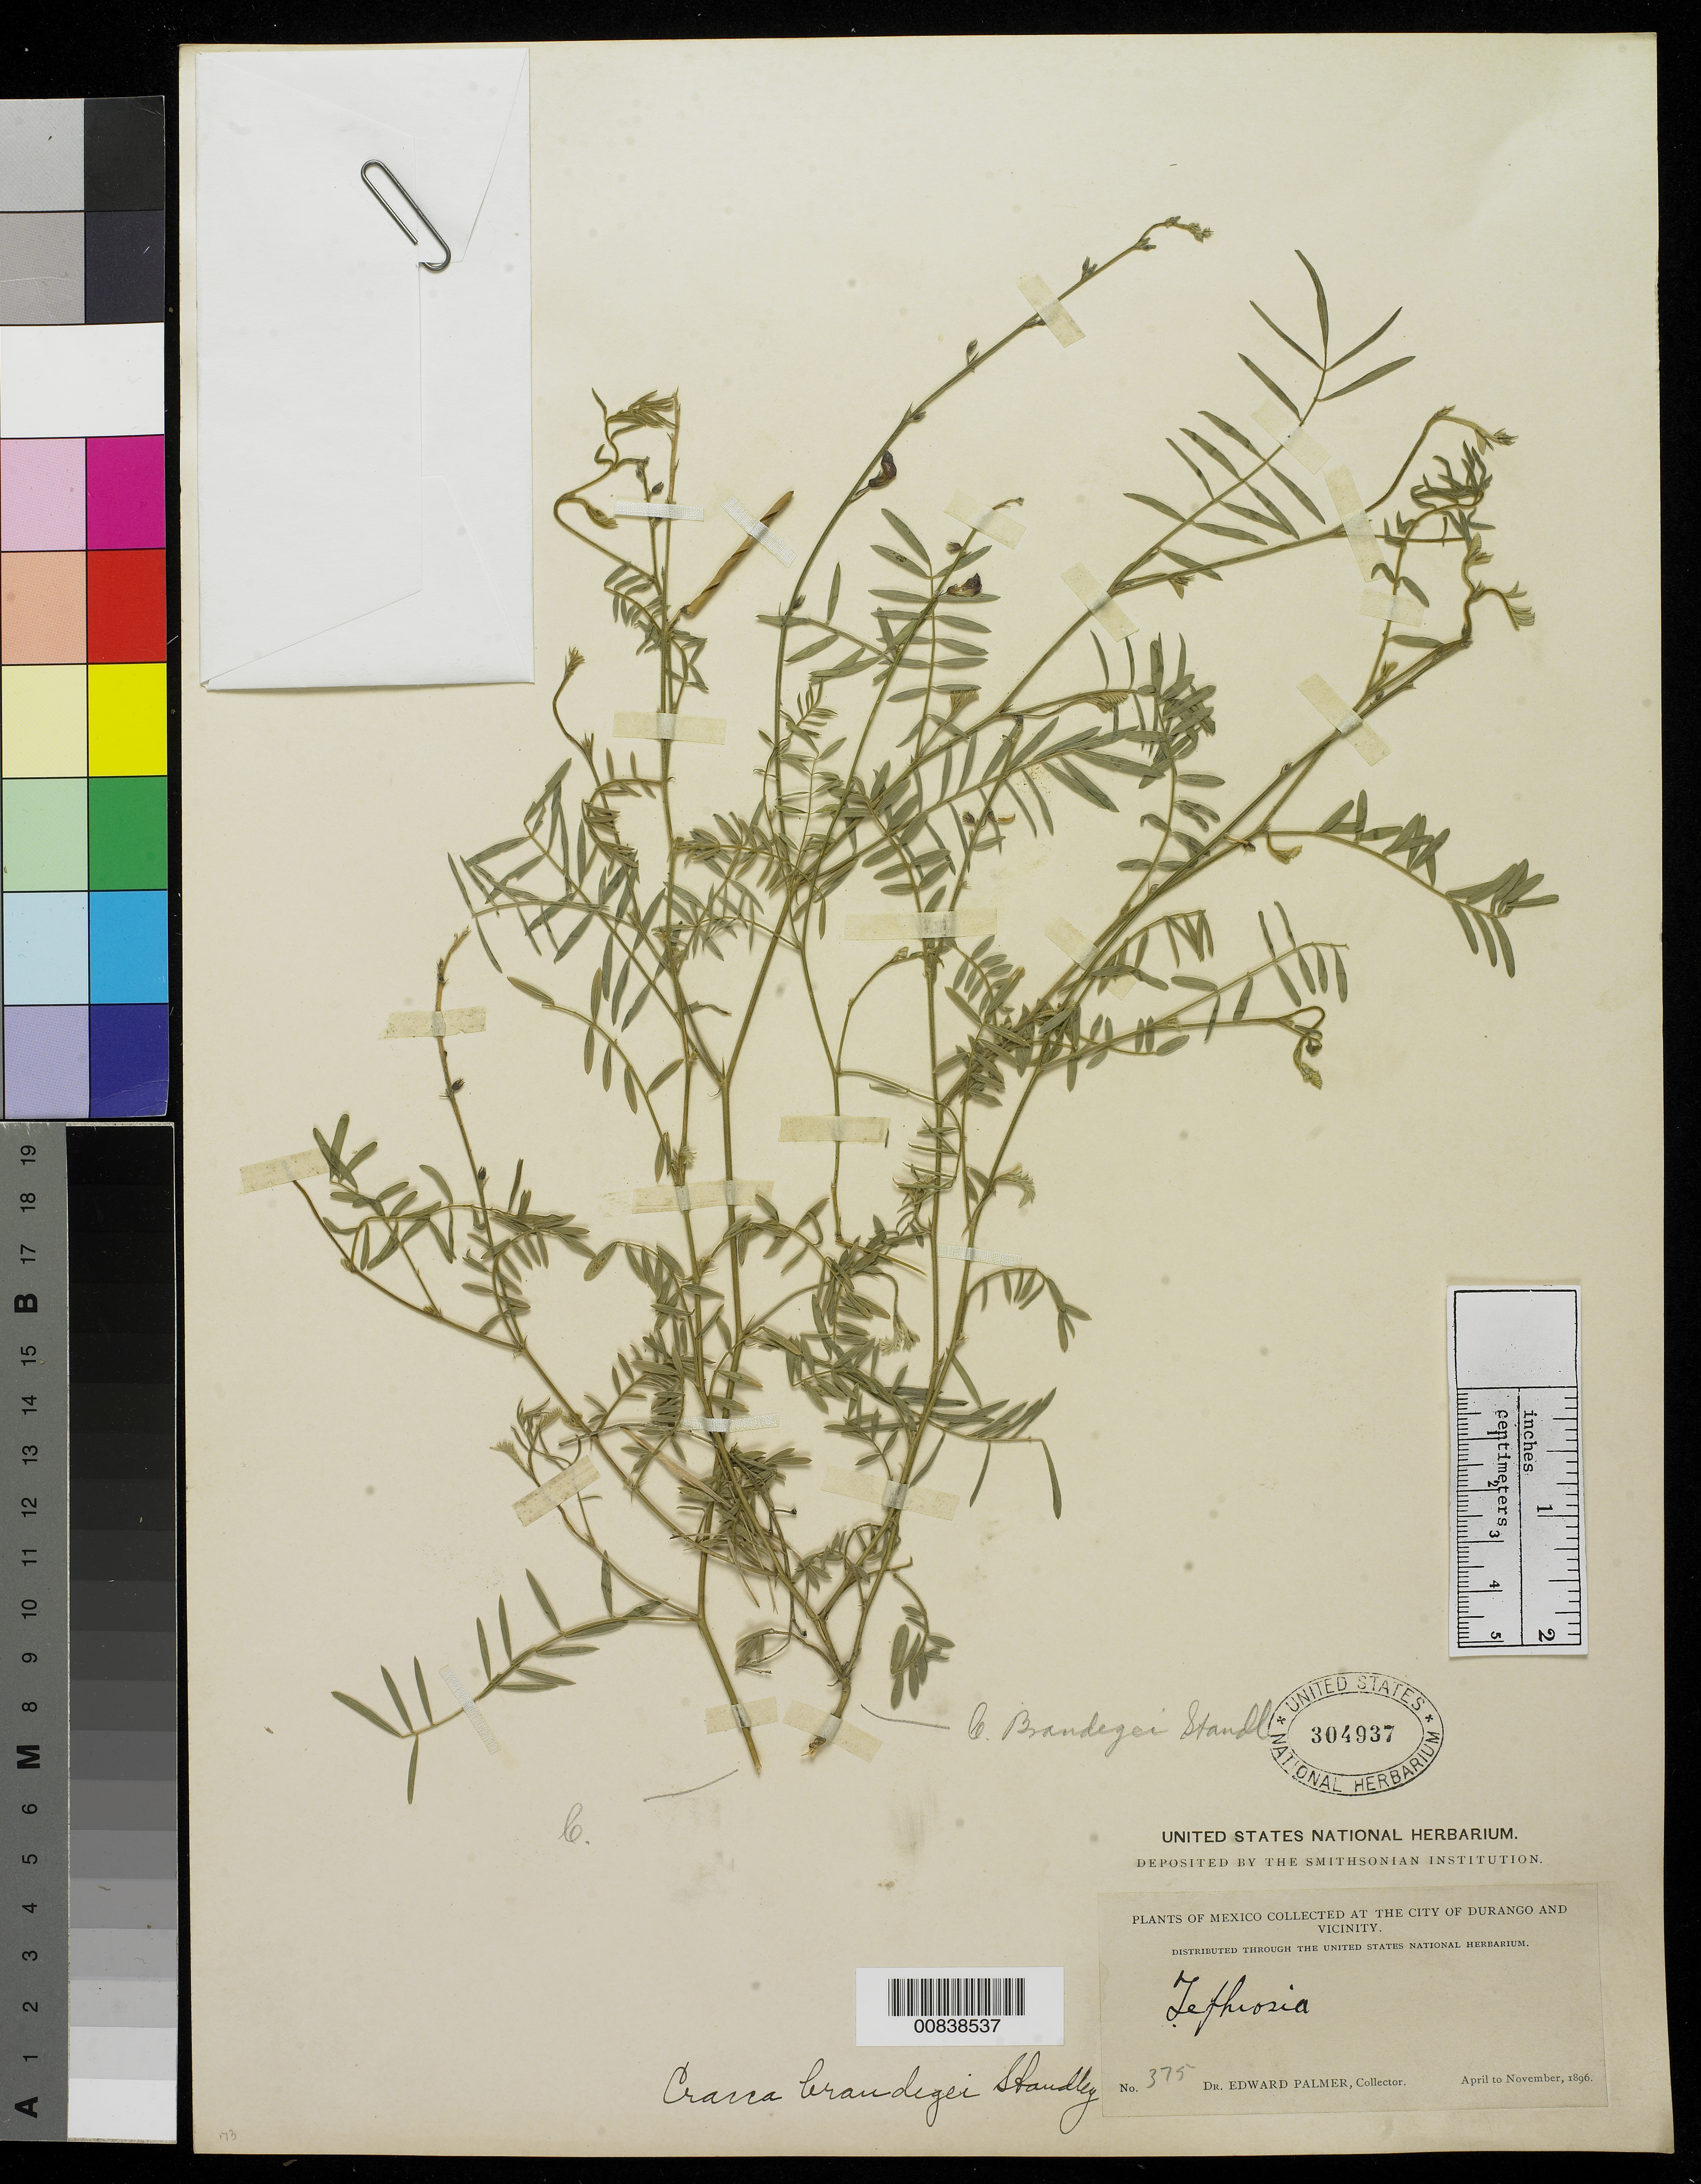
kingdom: Plantae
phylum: Tracheophyta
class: Magnoliopsida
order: Fabales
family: Fabaceae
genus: Tephrosia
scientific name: Tephrosia brandegei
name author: (Standl.) Riley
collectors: E. Palmer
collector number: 375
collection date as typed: Apr 1896 to -- Nov 1896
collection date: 1896-04/1896-11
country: Mexico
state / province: Durango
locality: City of Durango and vicinity.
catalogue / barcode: US 304937